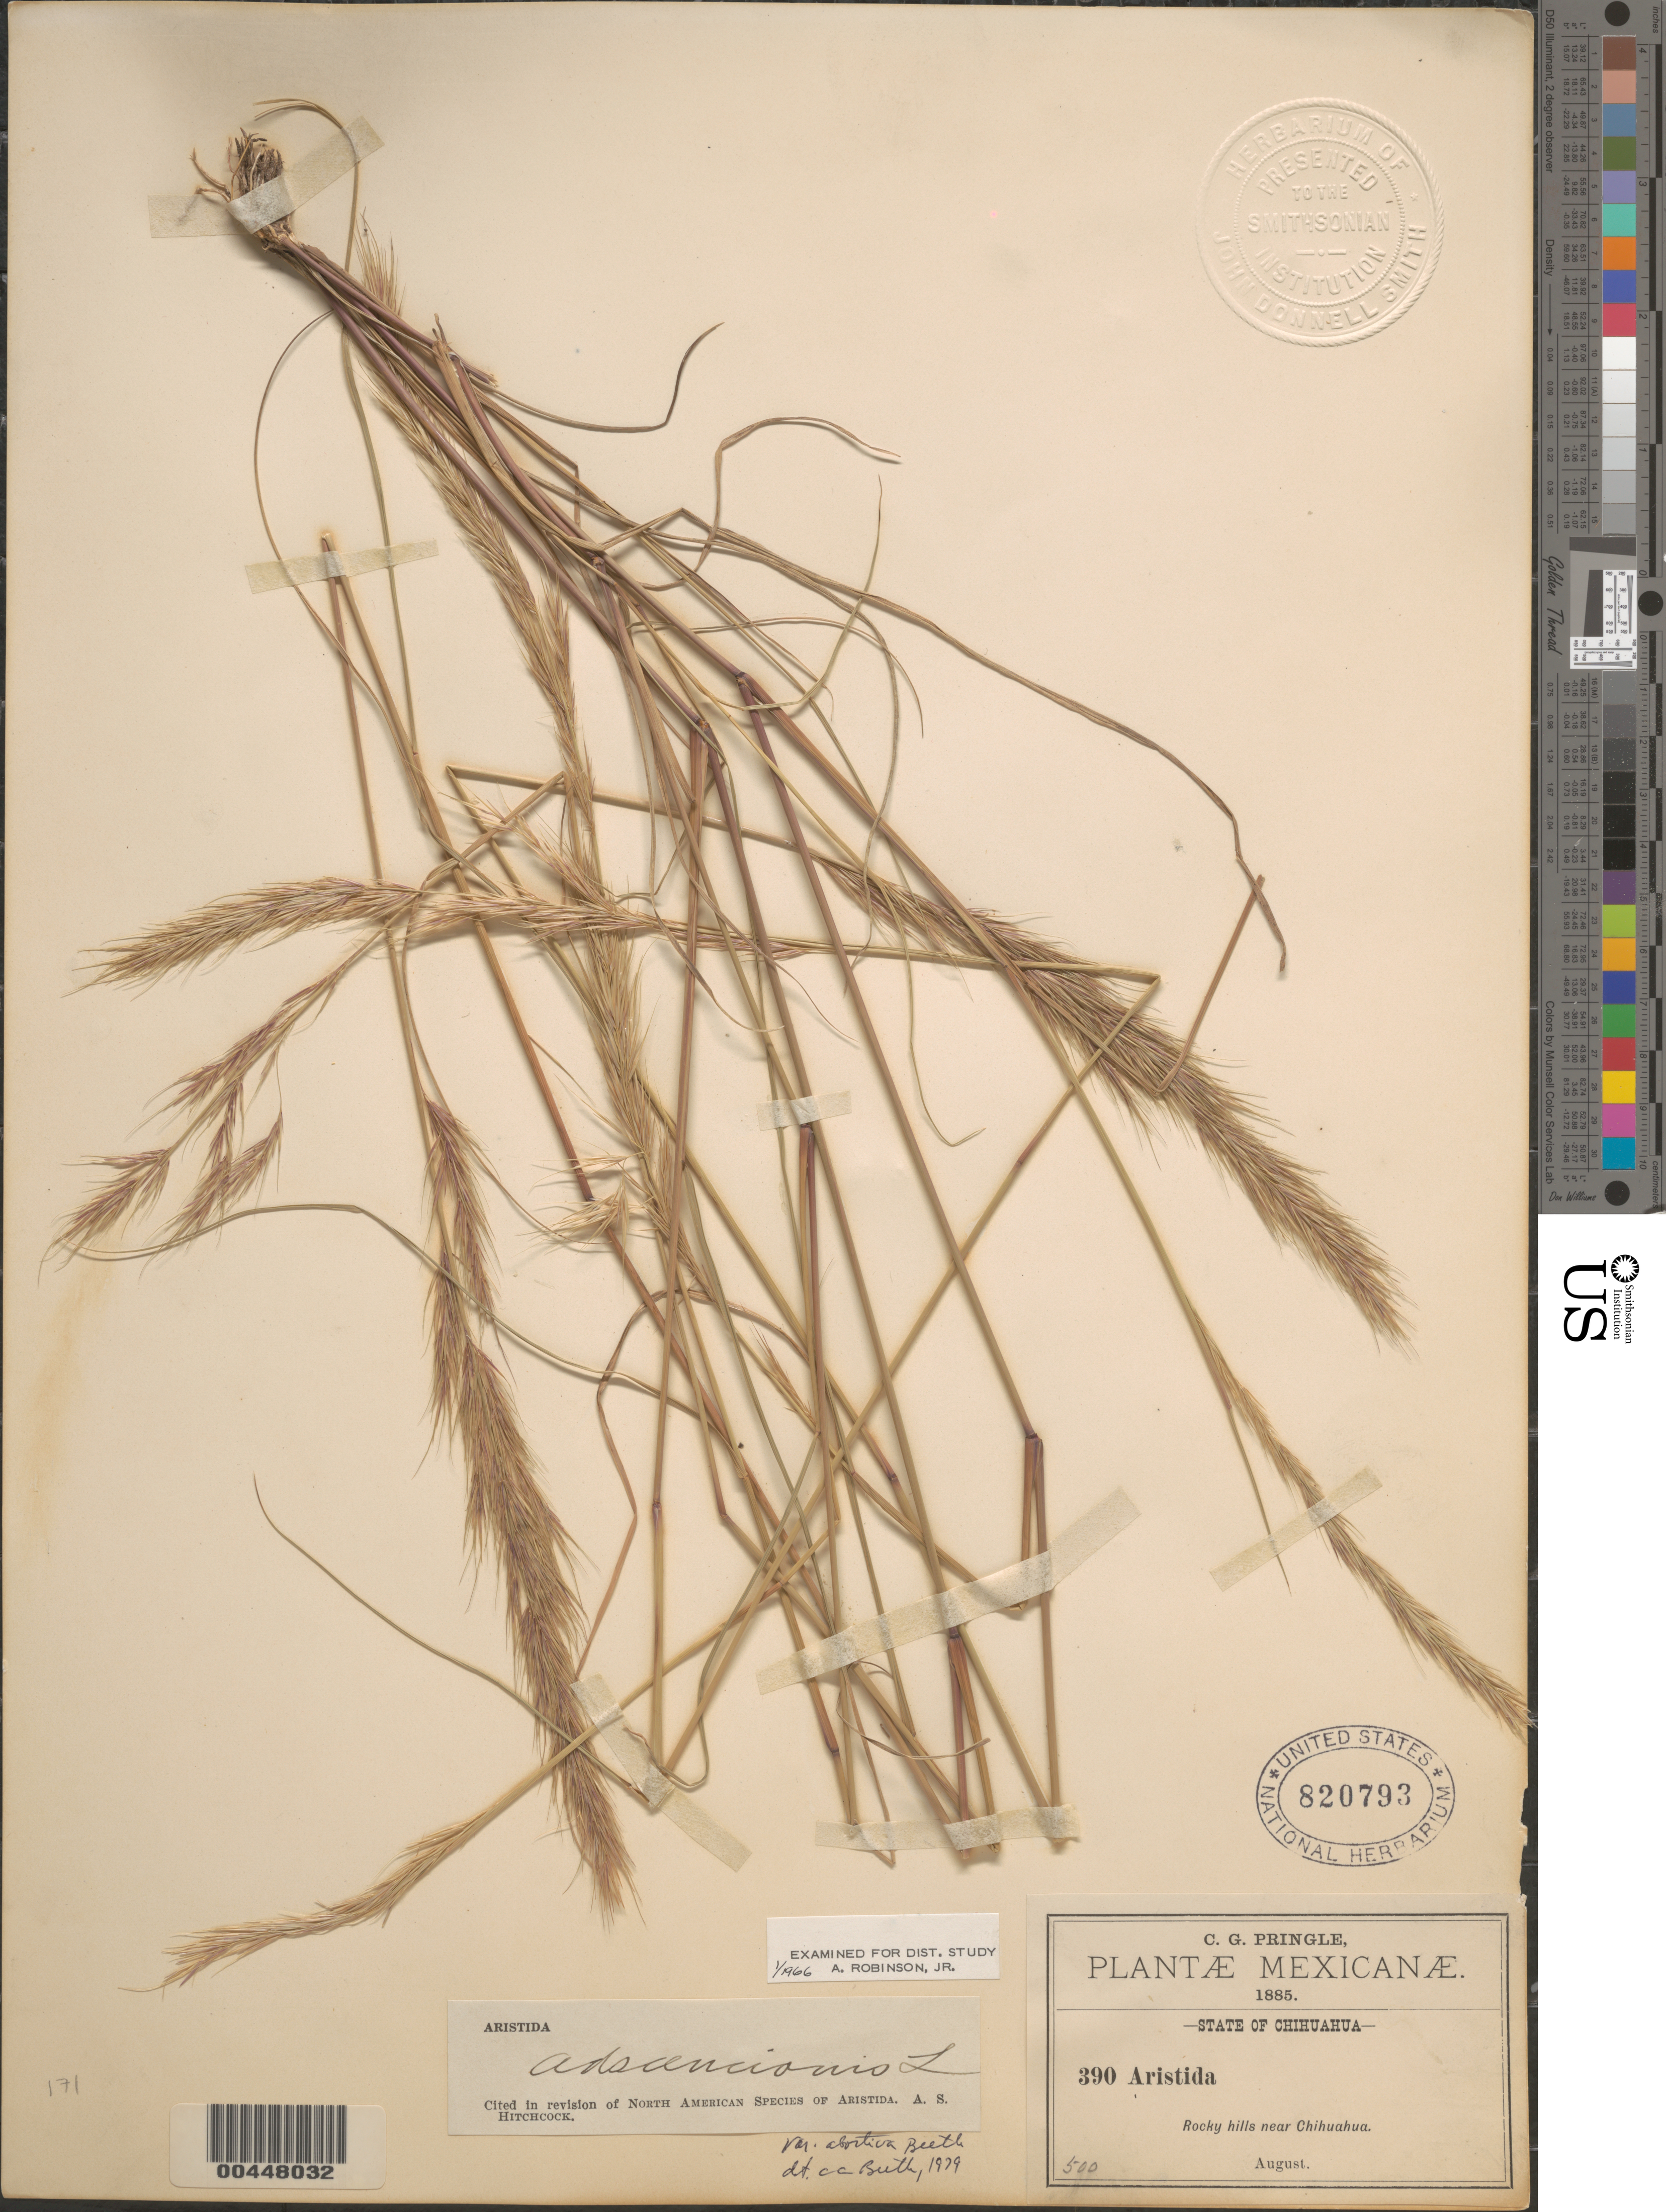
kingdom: Plantae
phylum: Tracheophyta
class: Liliopsida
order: Poales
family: Poaceae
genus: Aristida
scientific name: Aristida adscensionis var. abortiva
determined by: Beetle, O. A.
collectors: C. G. Pringle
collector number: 390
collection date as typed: Aug 1895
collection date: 1895-08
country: Mexico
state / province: Chihuahua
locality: Near Chihuahua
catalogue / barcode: US 820793